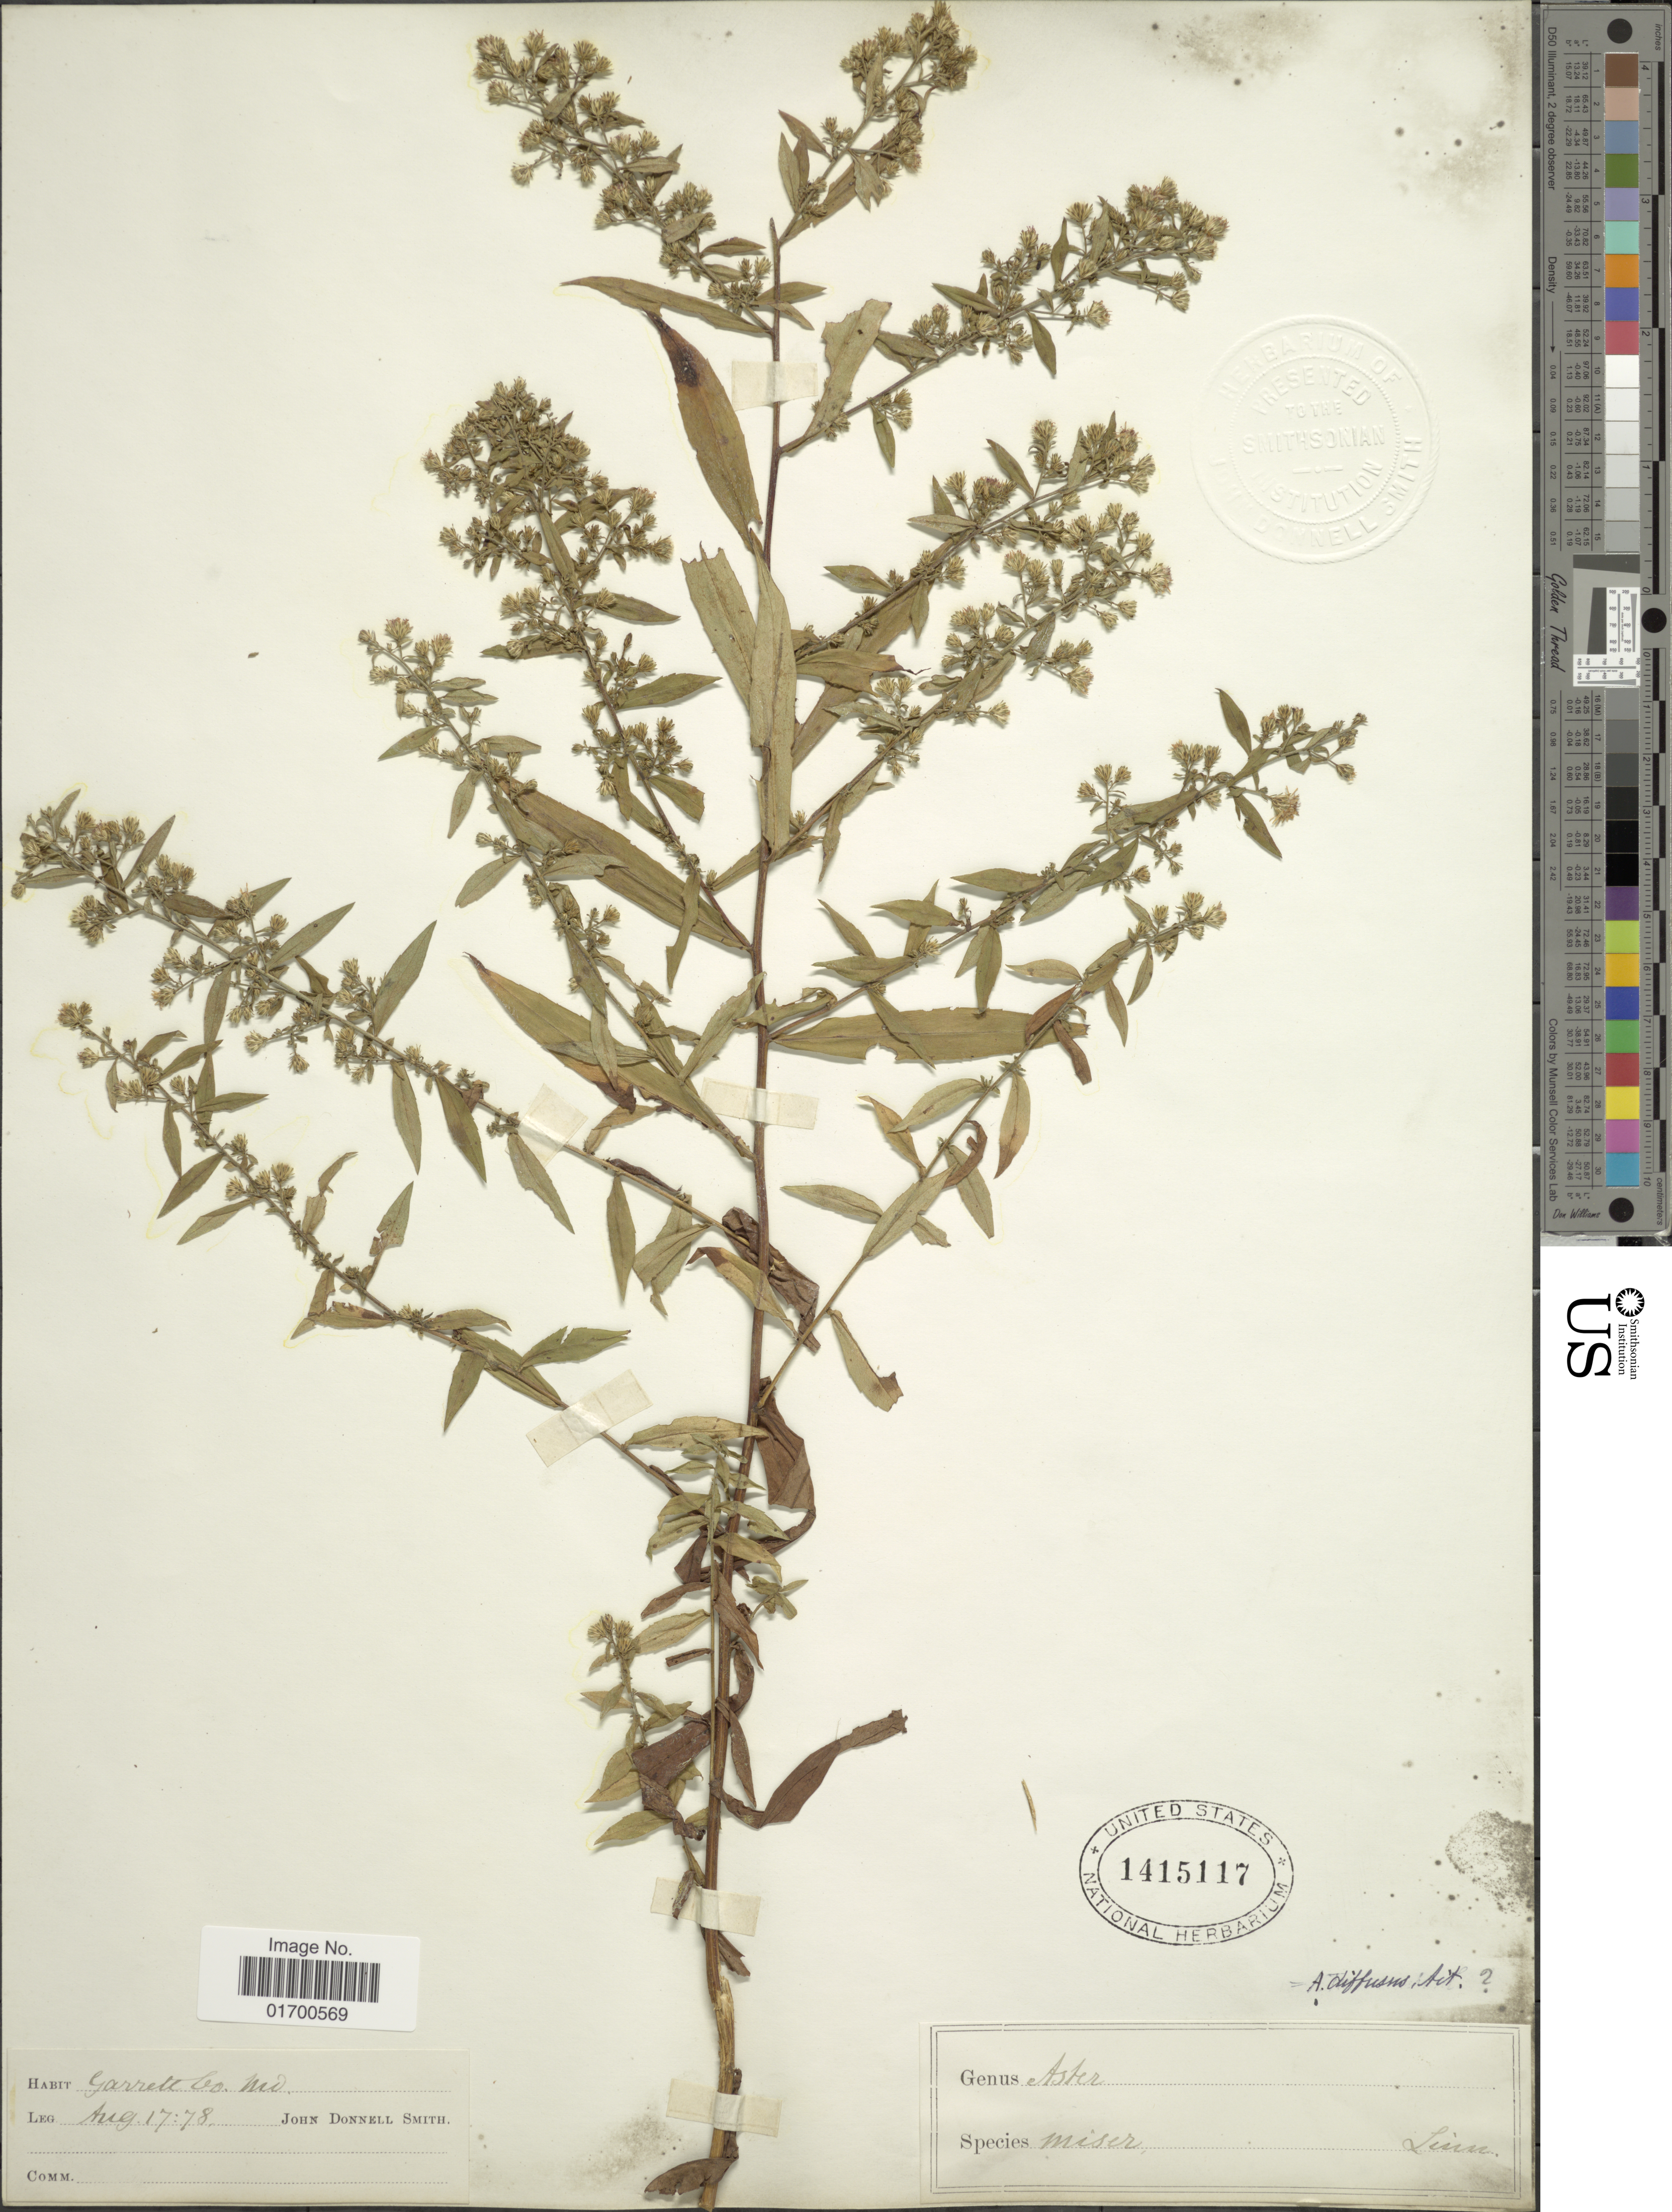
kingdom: Plantae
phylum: Tracheophyta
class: Magnoliopsida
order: Asterales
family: Asteraceae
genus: Symphyotrichum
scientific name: Symphyotrichum lateriflorum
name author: (L.) Á. Löve & D. Löve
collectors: J. Donnell Smith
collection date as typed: Transcribed d/m/y: 17/8/78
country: United States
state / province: Maryland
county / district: Garrett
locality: Garrett Co.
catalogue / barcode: US 1415117